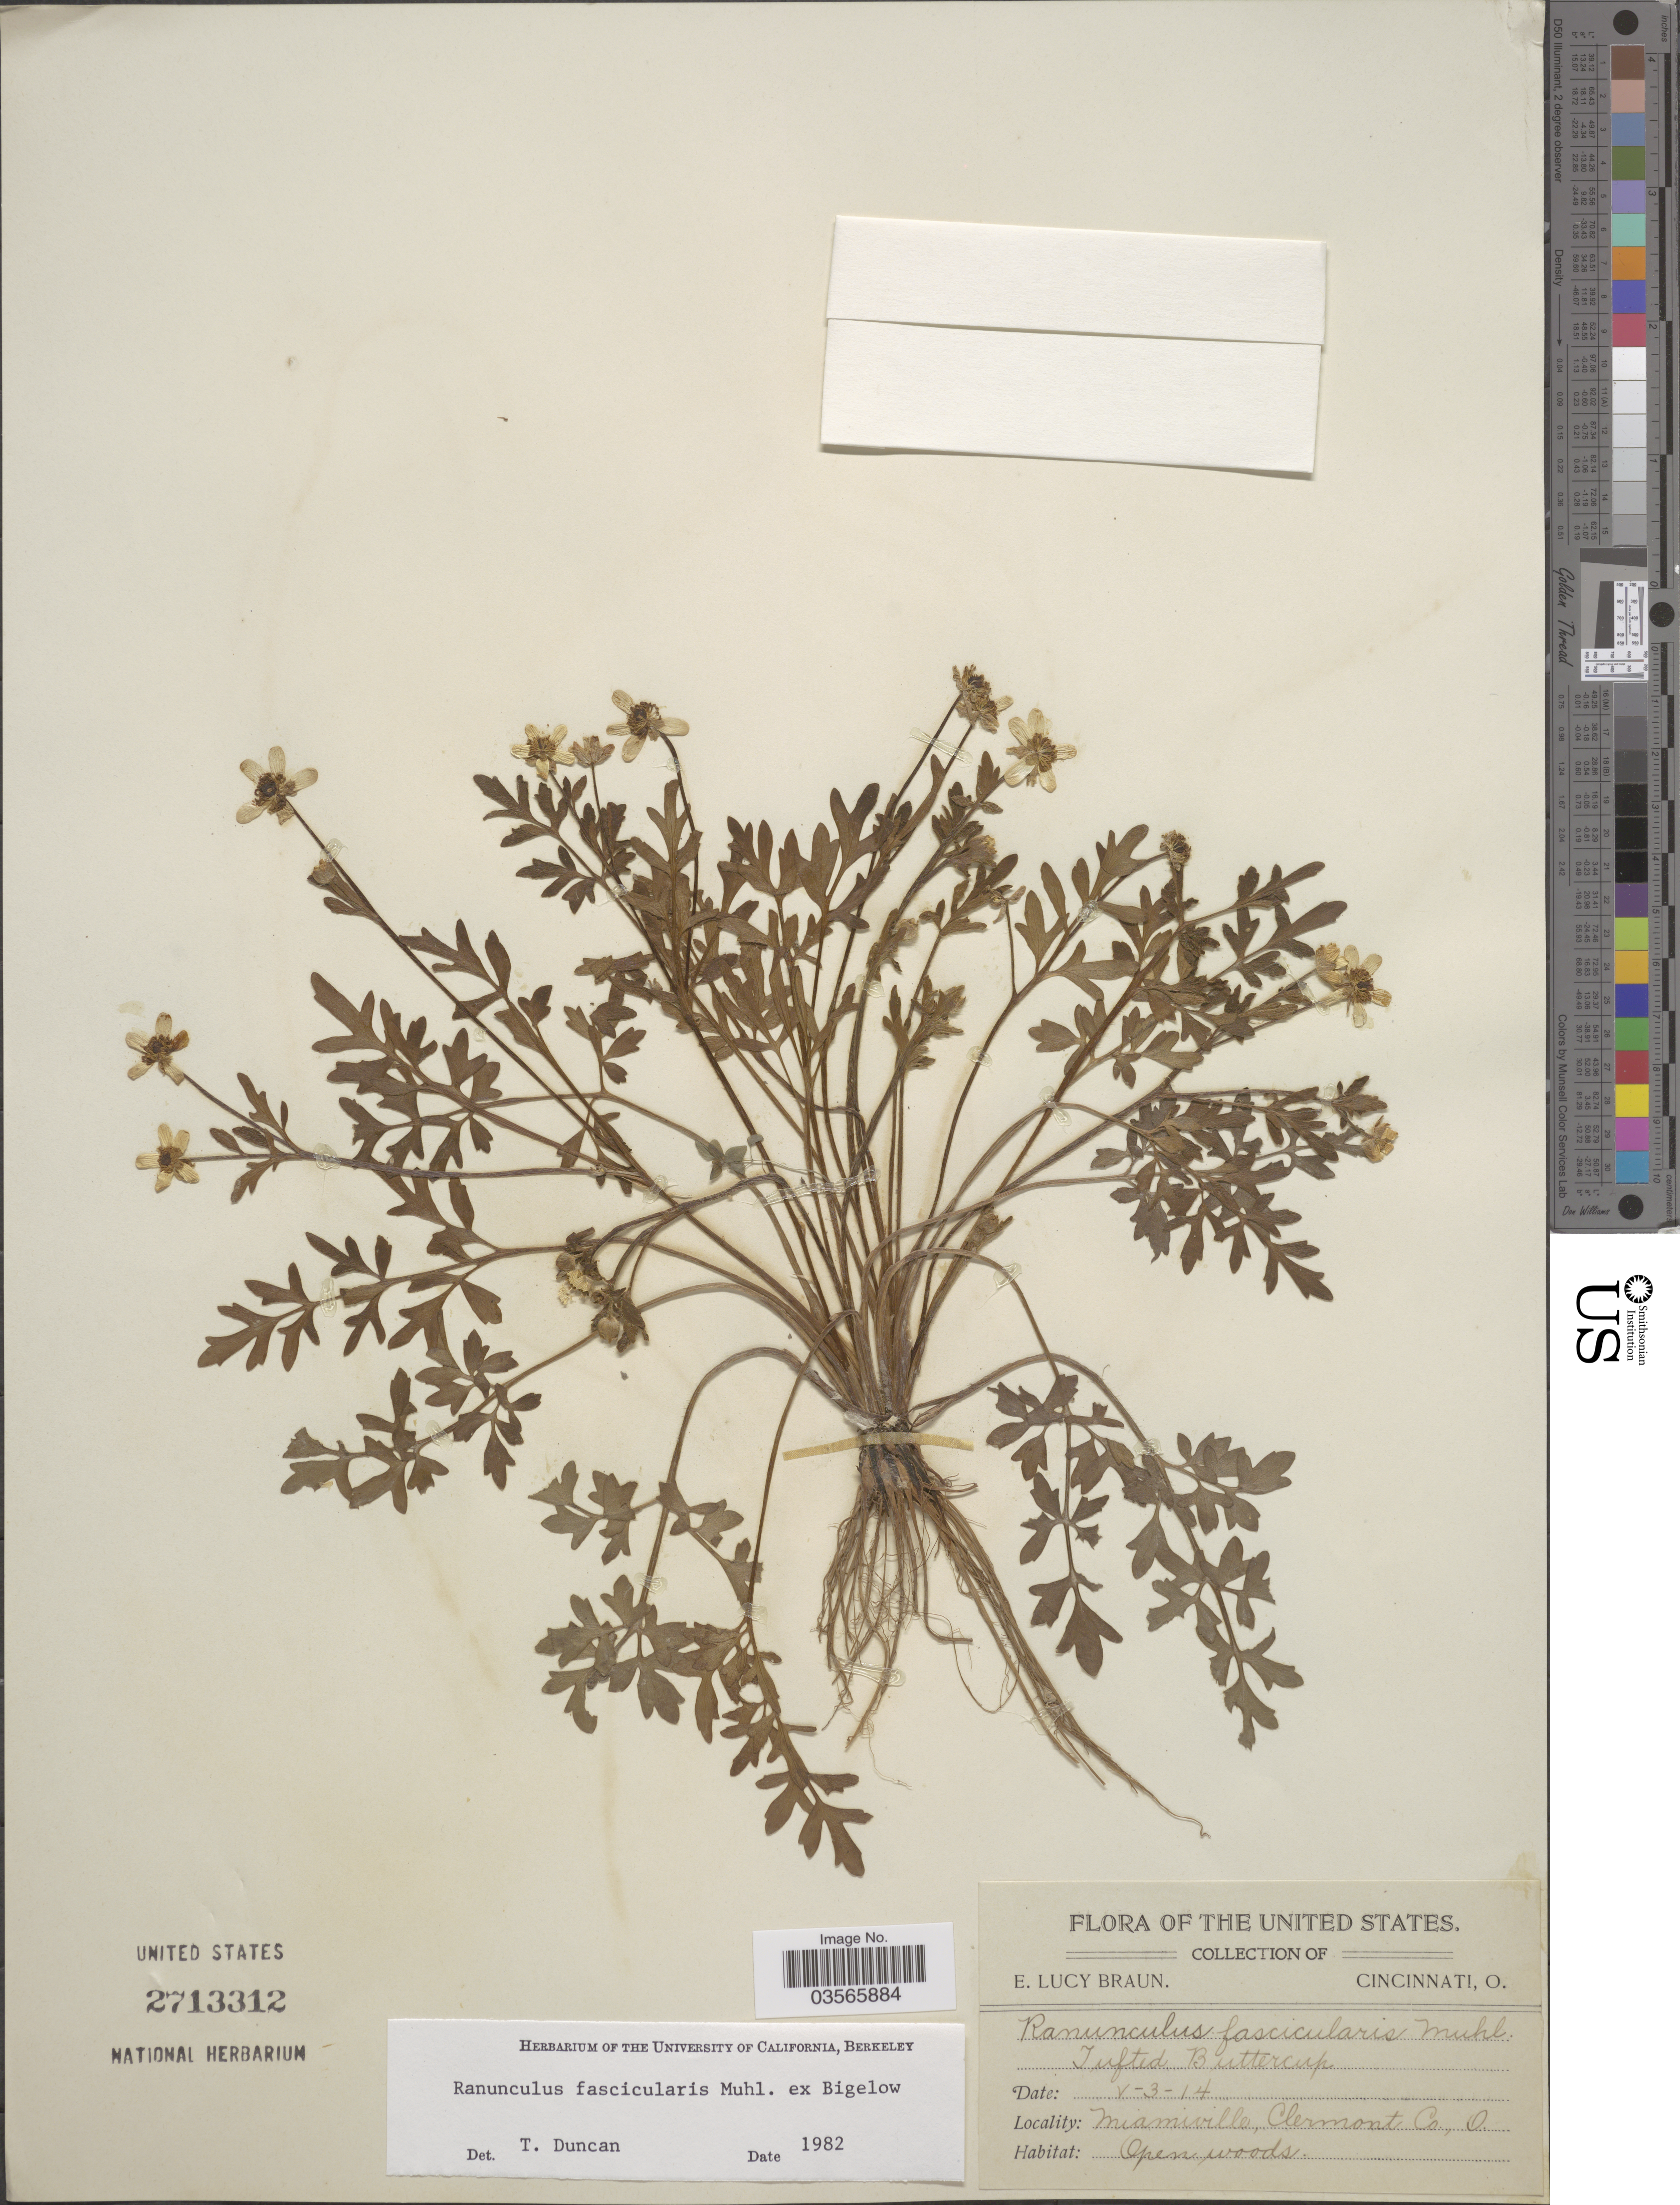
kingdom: Plantae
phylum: Tracheophyta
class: Magnoliopsida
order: Ranunculales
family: Ranunculaceae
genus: Ranunculus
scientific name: Ranunculus fascicularis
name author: Muhl. ex Bigelow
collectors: E. L. Braun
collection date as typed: Transcribed d/m/y: 3/5/14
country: United States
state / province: Ohio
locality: Miamiville, Clermont Co.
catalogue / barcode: US 2713312